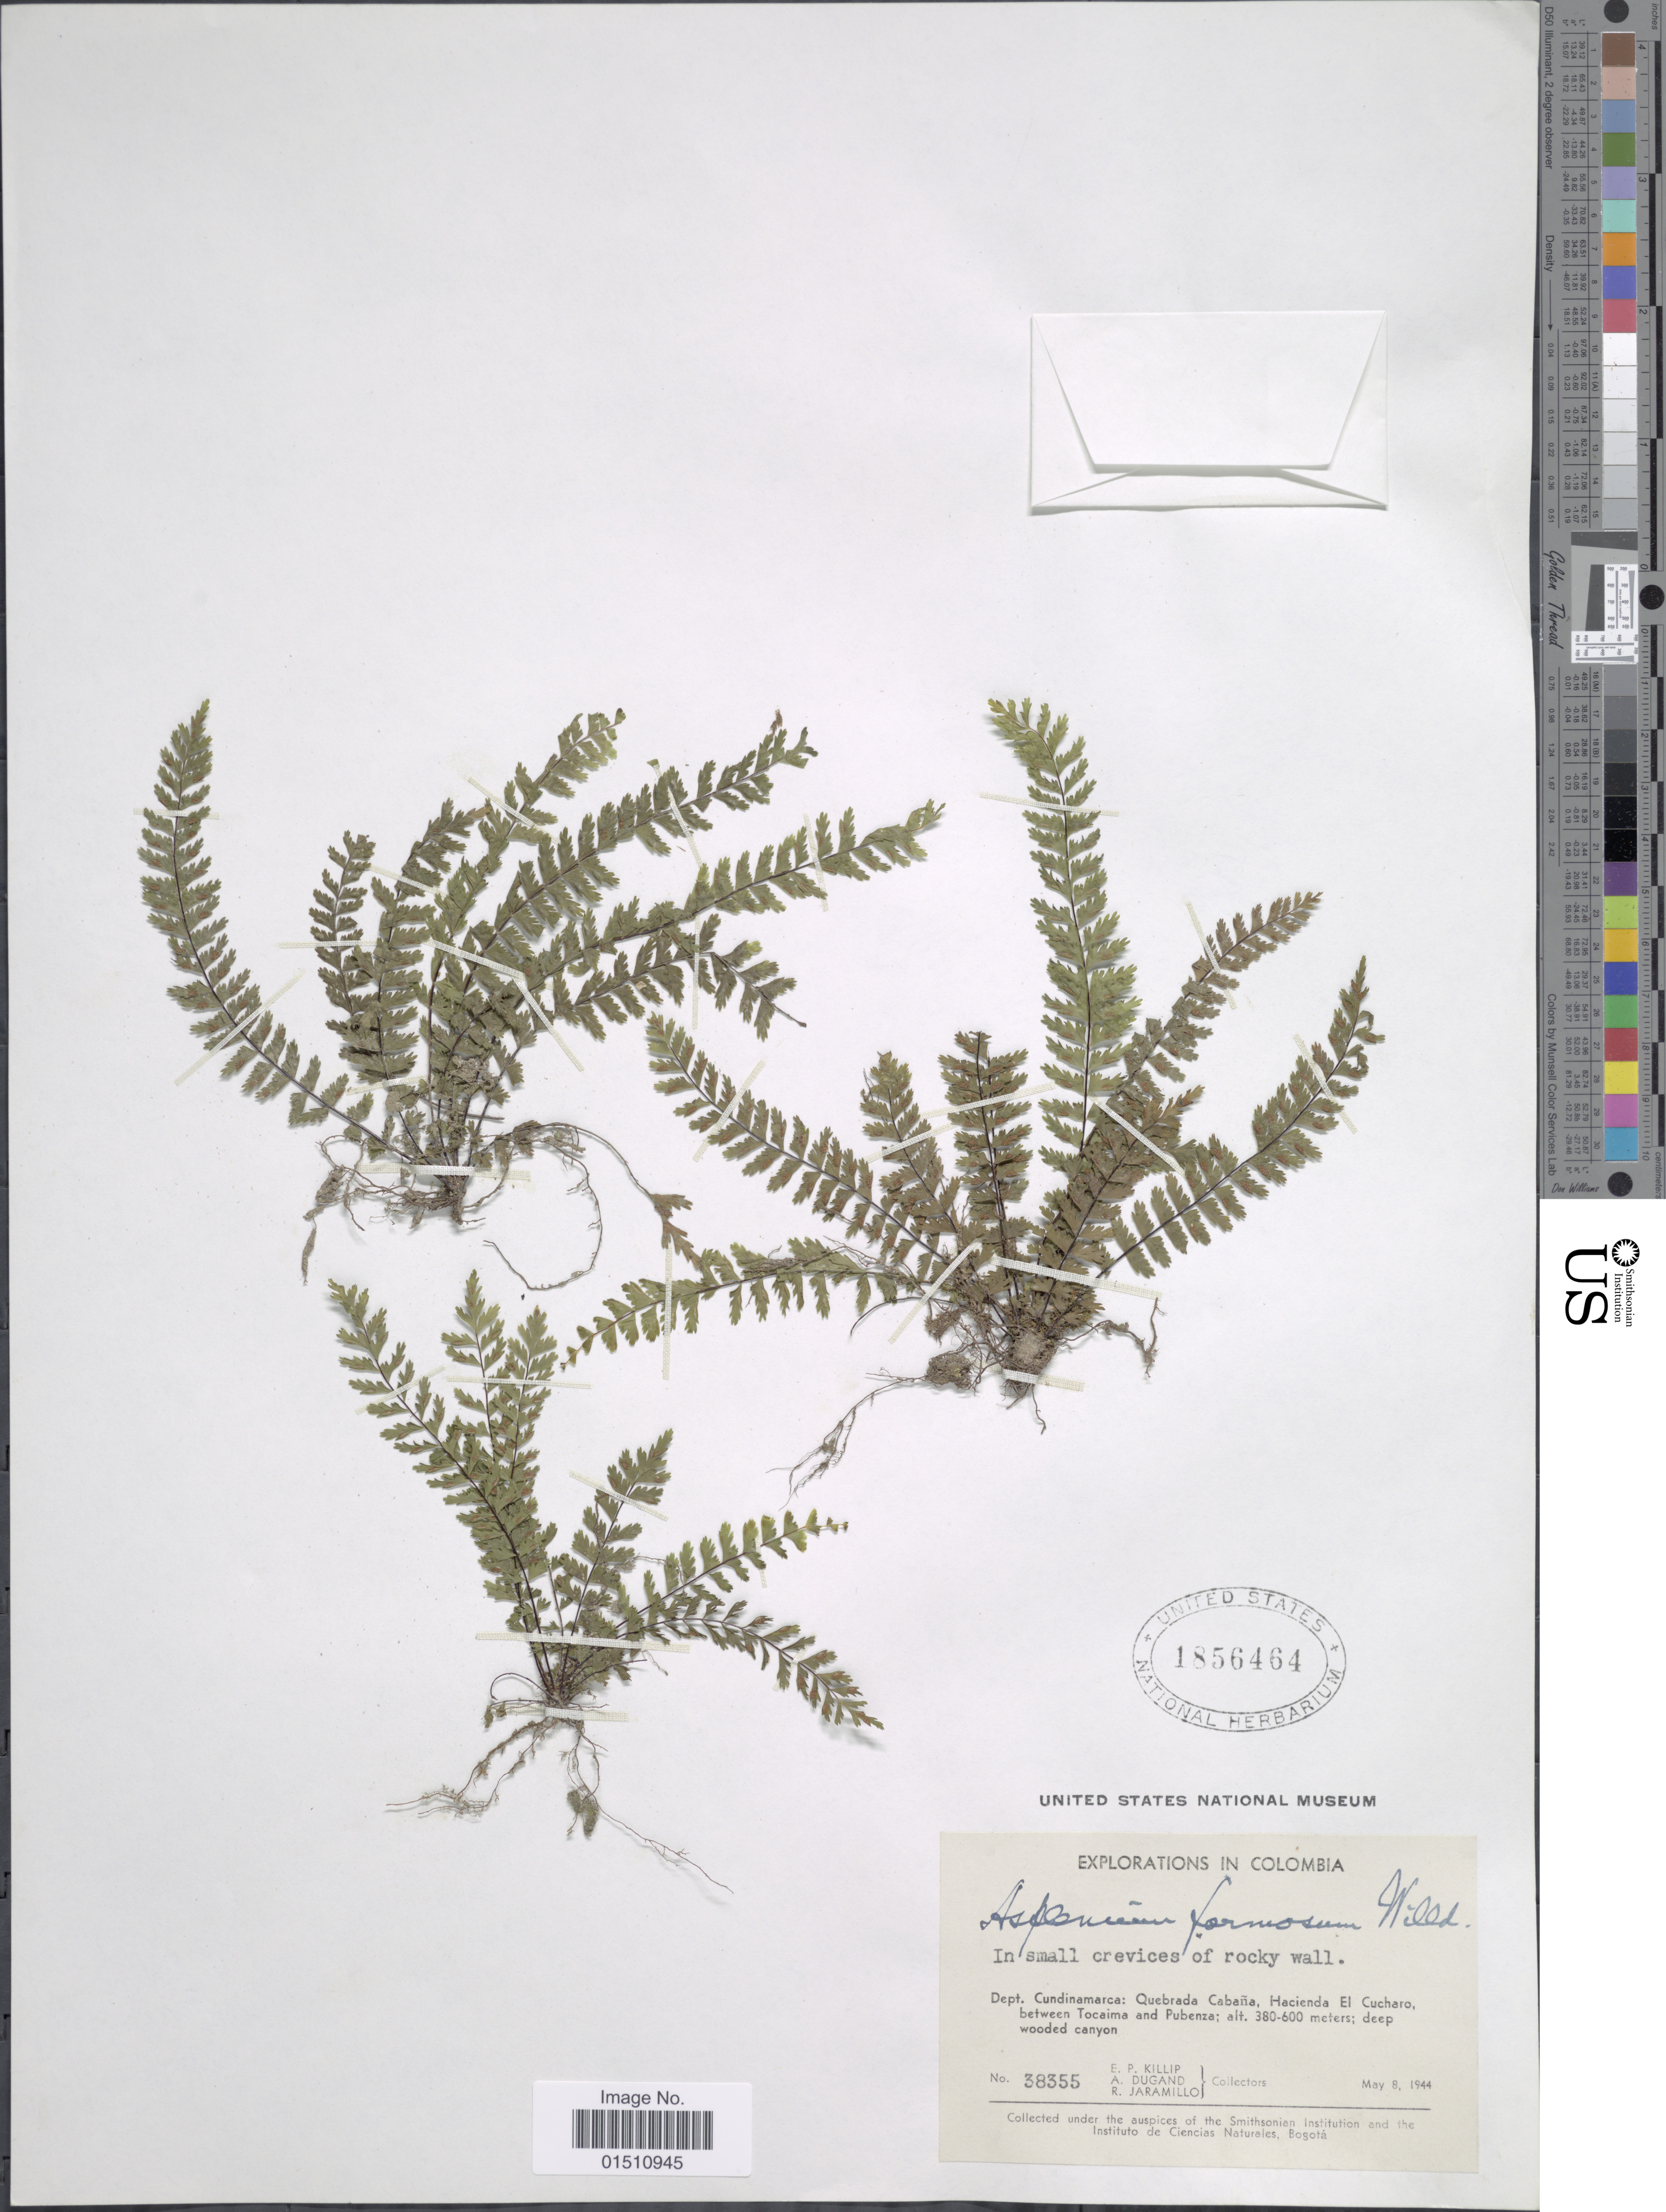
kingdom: Plantae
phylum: Tracheophyta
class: Polypodiopsida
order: Polypodiales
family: Aspleniaceae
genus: Asplenium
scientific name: Asplenium formosum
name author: Willd.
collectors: E. P. Killip, A. Dugand & R. Jaramillo M.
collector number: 38355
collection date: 1944-05-08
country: Colombia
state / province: Cundinamarca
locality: Colombia, Dept.Cundinamarca: Quebrada Cabaña, Hacienda El Cucharo, between Tocaima and Pubenza.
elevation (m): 380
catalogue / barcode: US 1856464